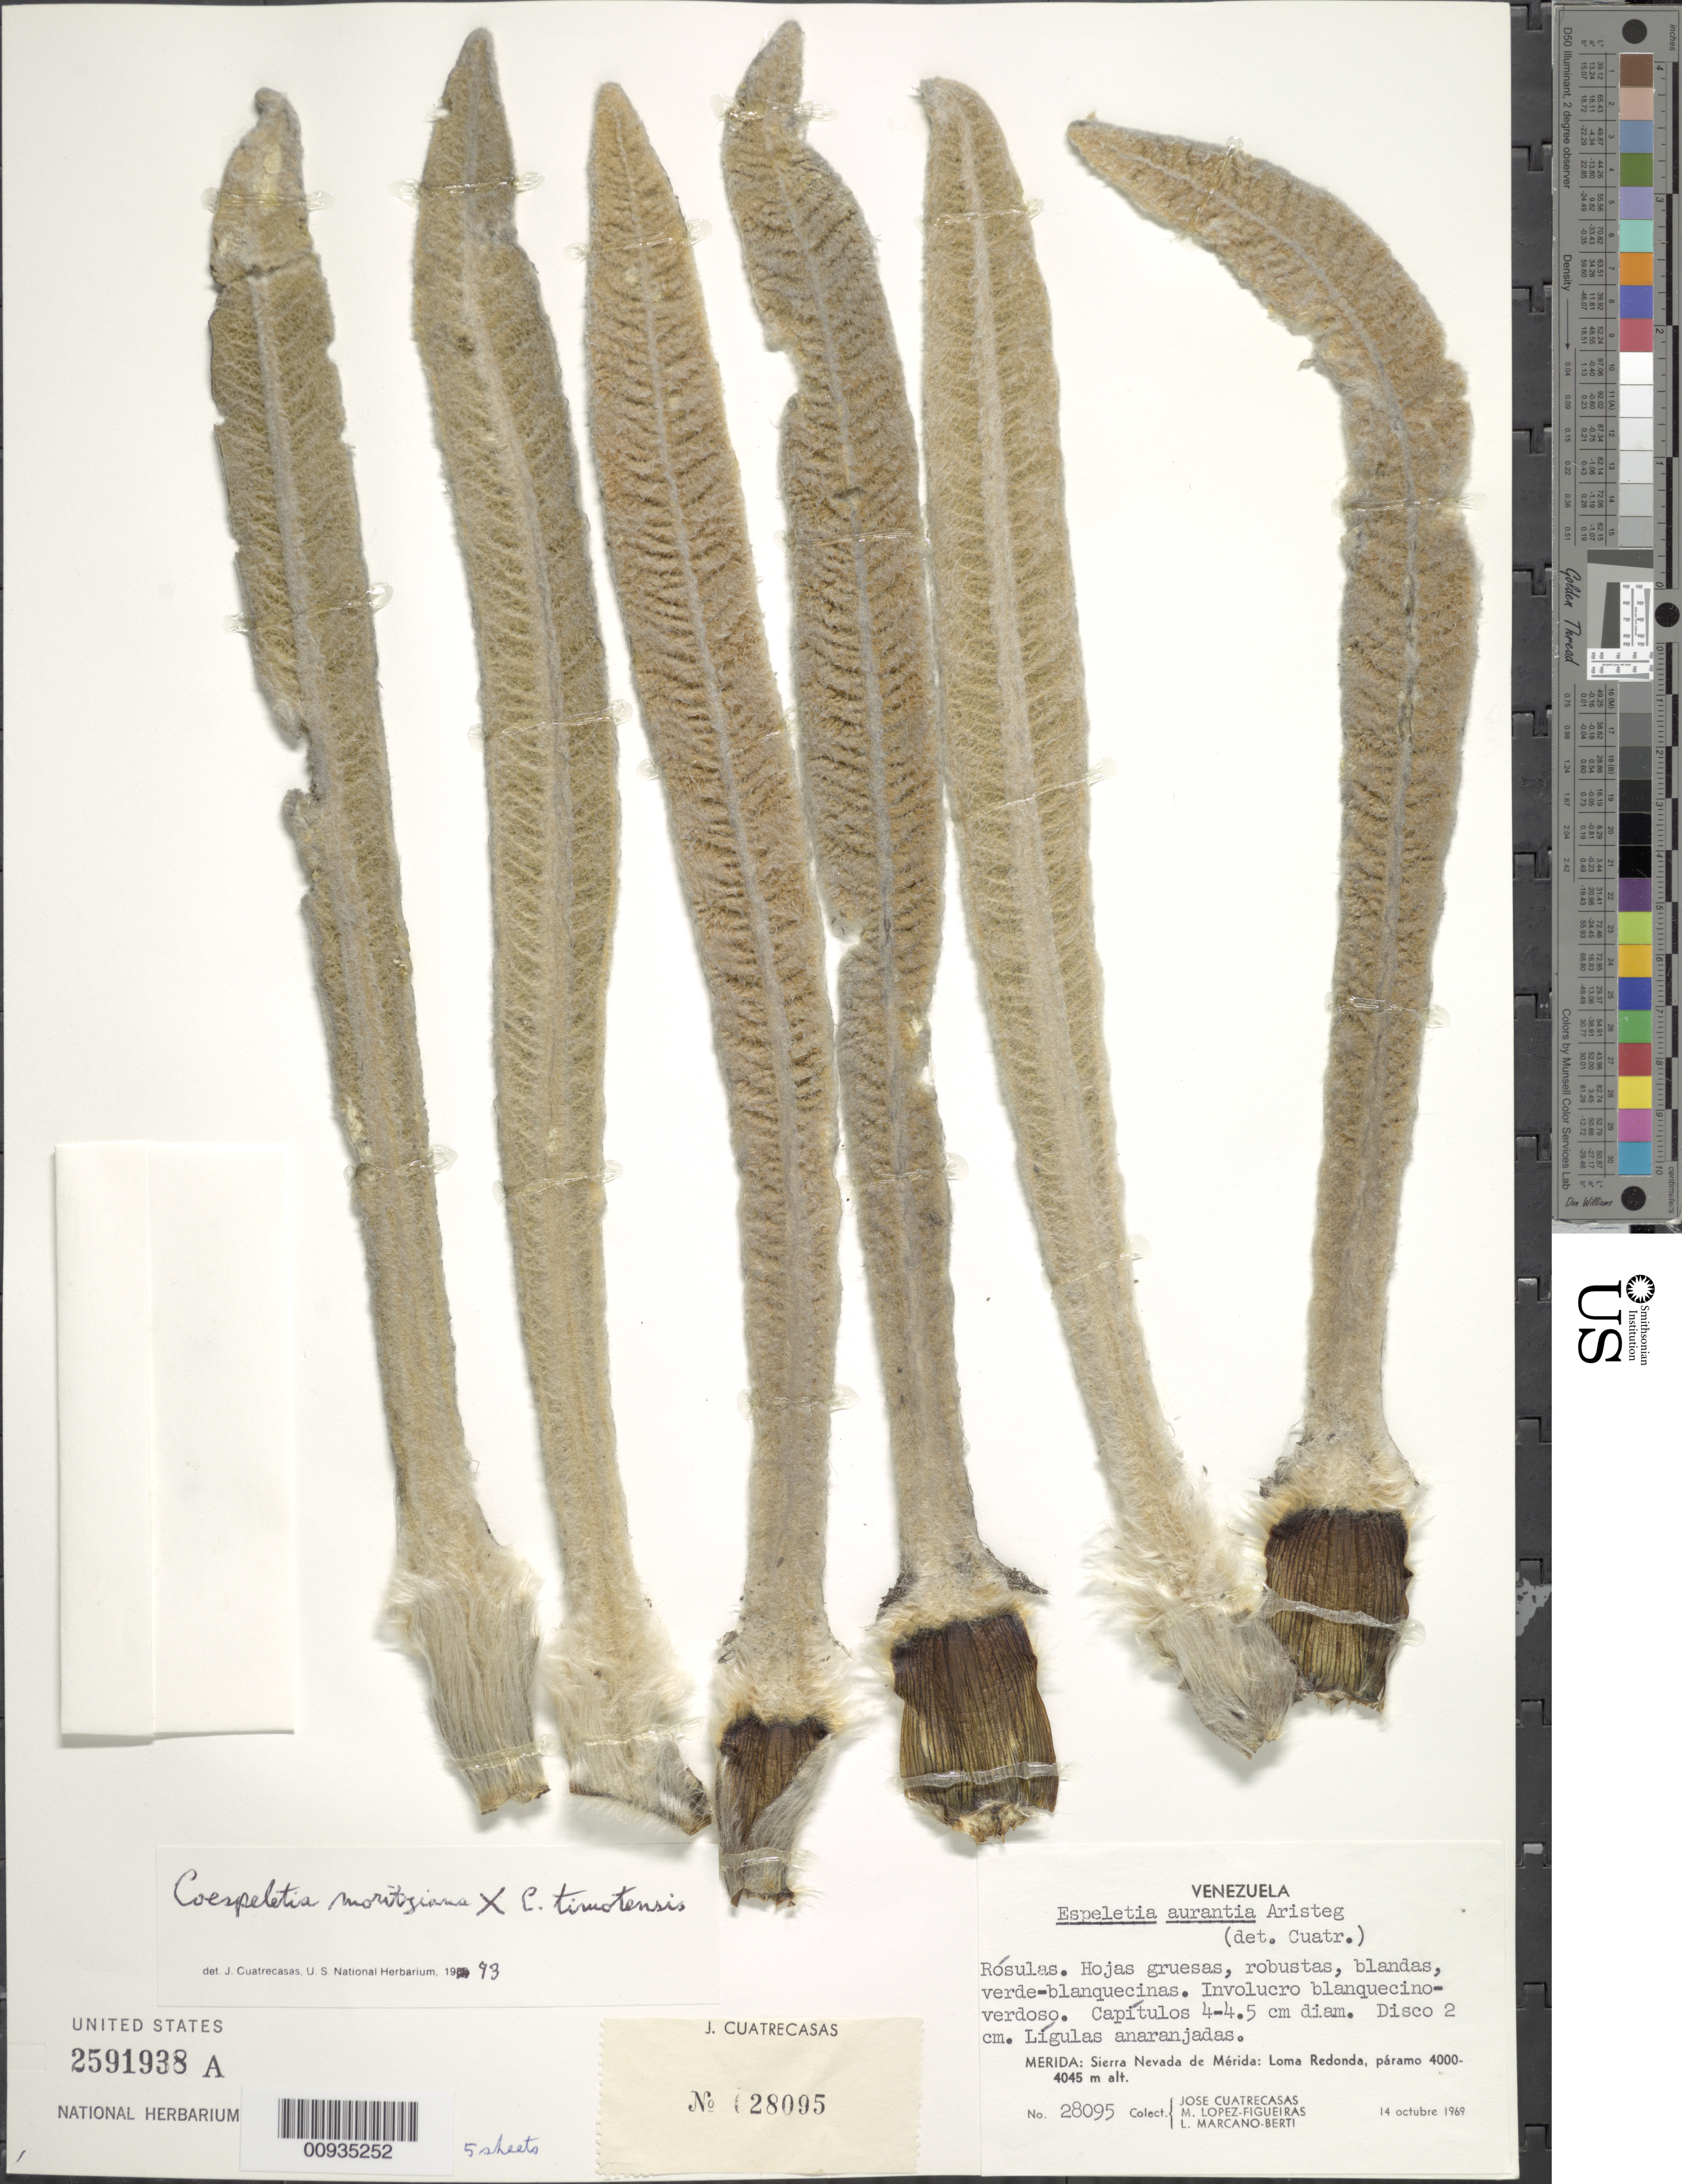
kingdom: Plantae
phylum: Tracheophyta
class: Magnoliopsida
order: Asterales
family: Asteraceae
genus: Coespeletia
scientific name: Coespeletia moritziana x C. timotensis (Cuatrec.) Cuatrec.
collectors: J. Cuatrecasas, M. López Figueiras & L. Marcano-Berti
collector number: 28095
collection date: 1969-10-14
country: Venezuela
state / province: Mérida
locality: Sierra Nevada de Merida: Lona Redonda, paramo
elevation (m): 4000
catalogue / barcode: US 2591938A